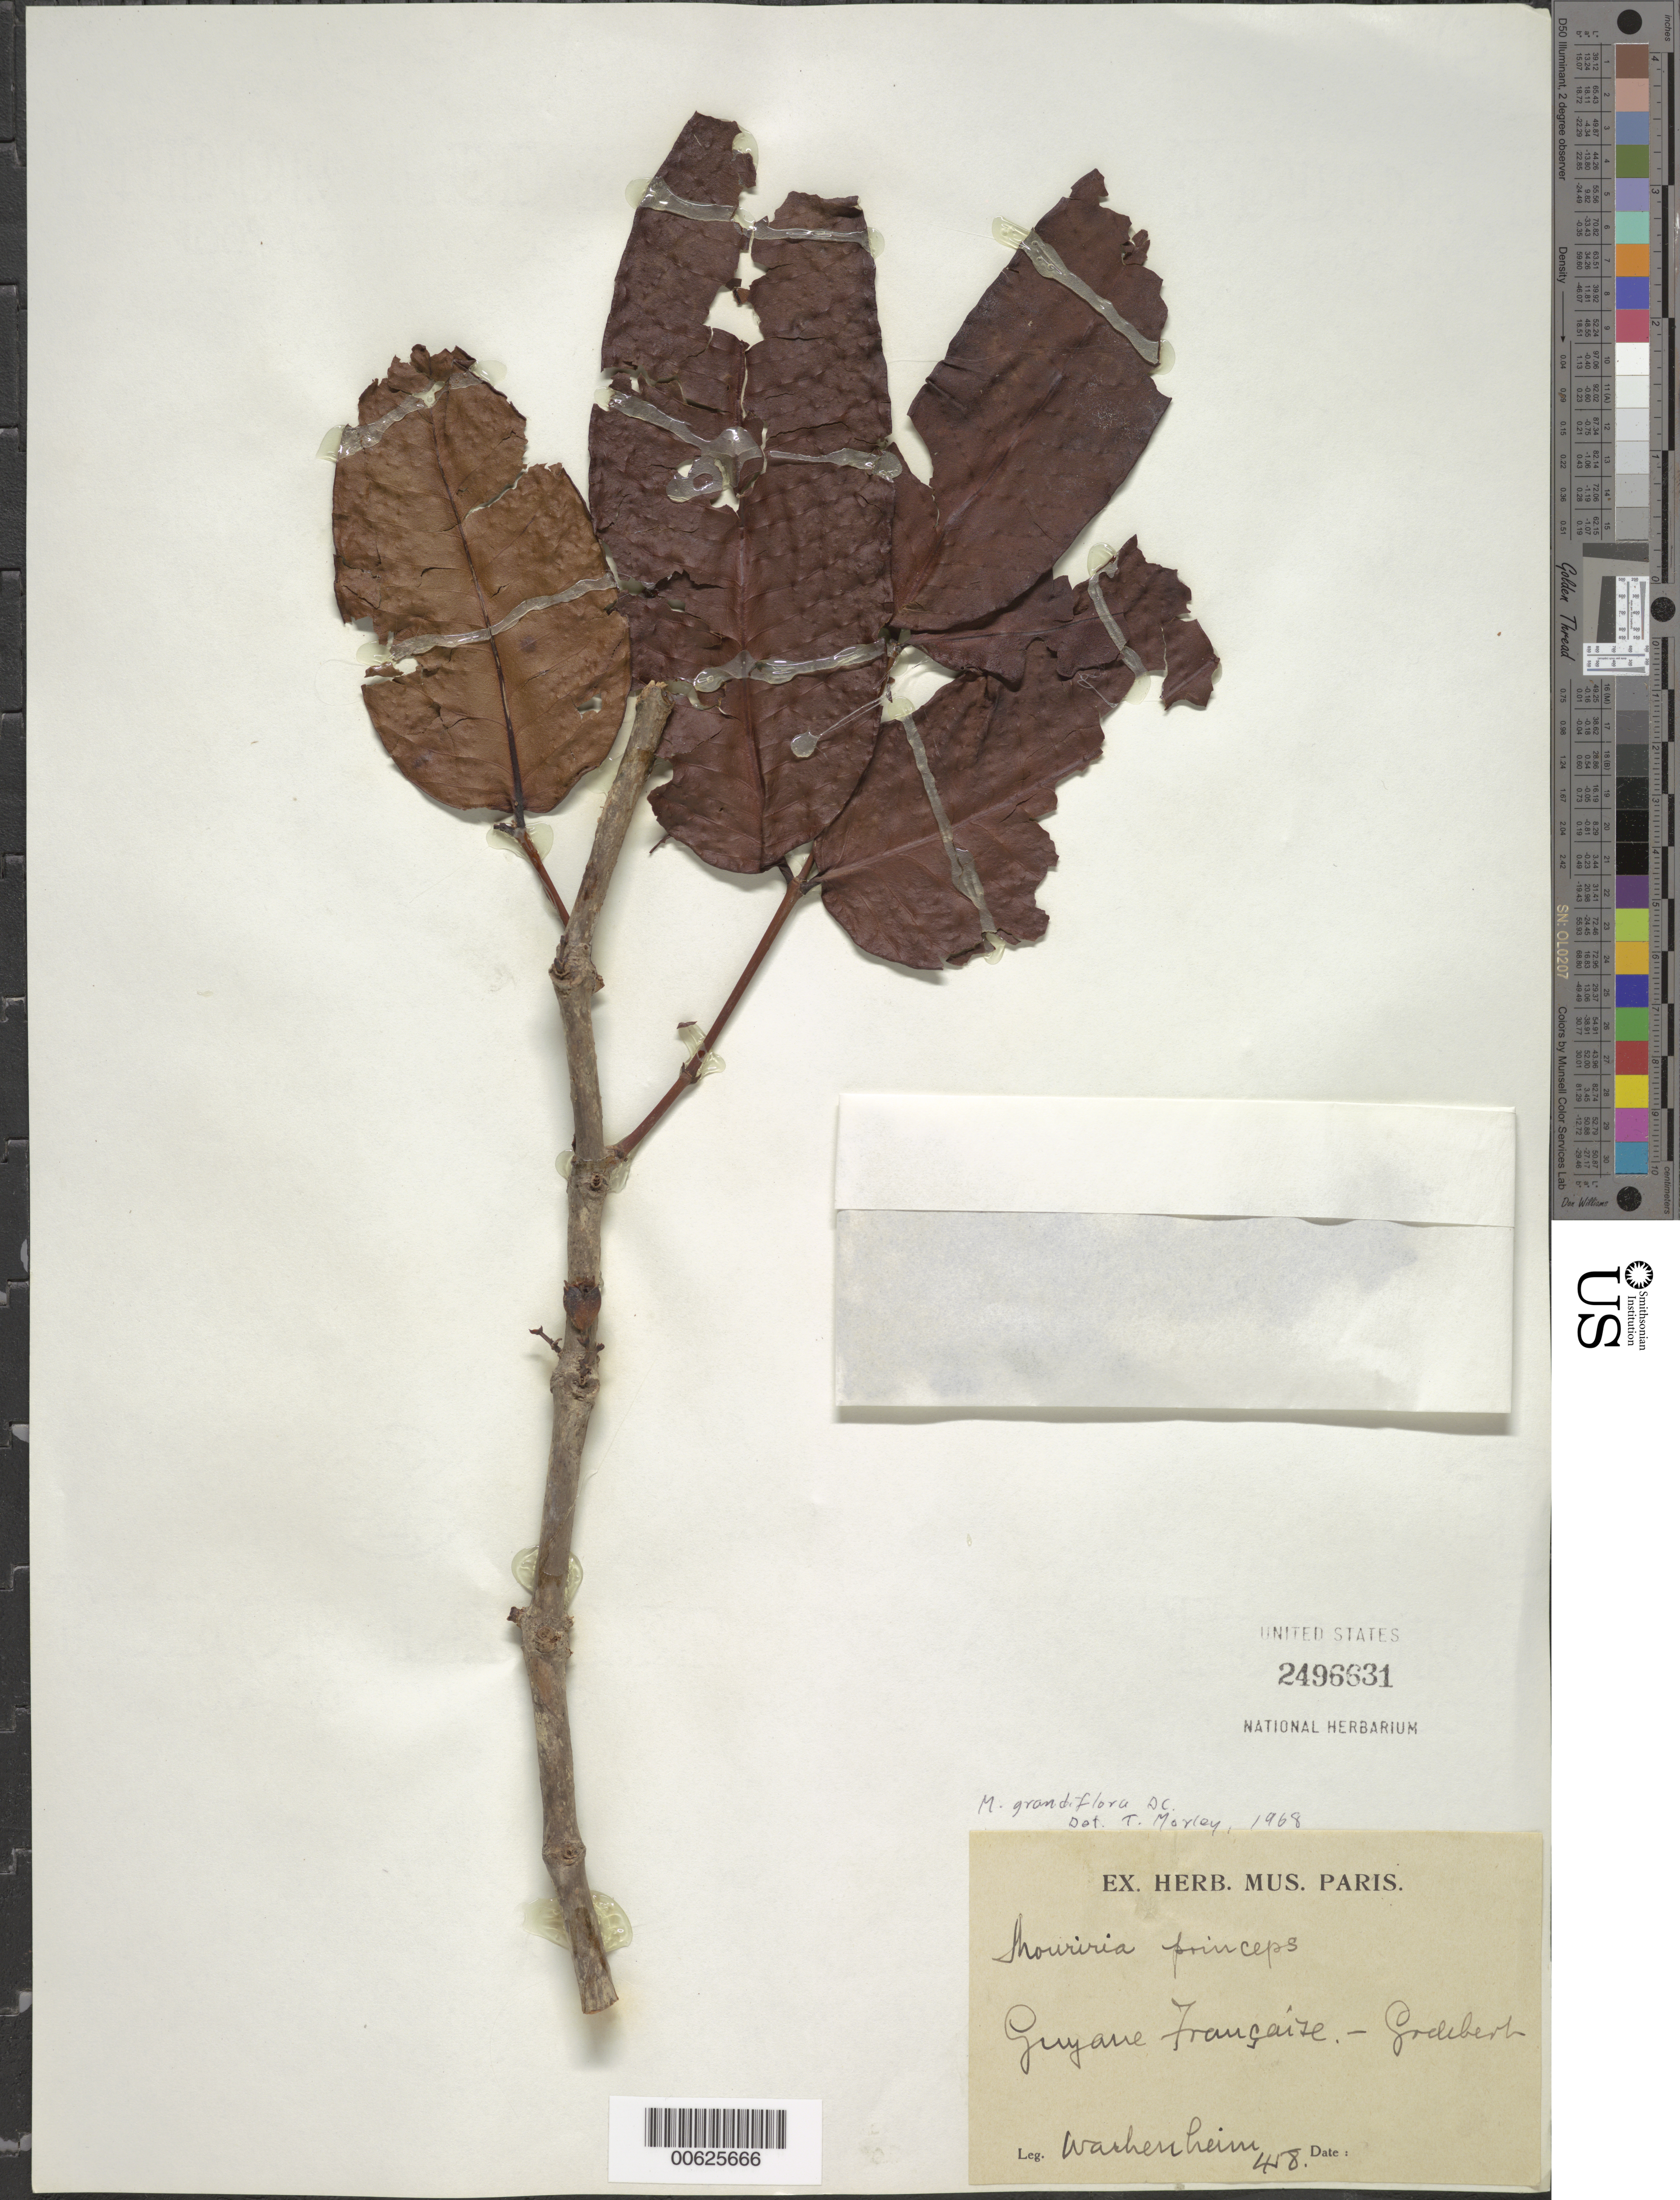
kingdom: Plantae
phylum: Tracheophyta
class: Magnoliopsida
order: Myrtales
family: Melastomataceae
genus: Mouriri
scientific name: Mouriri grandiflora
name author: DC.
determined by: Morley, T.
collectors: G. Wachenheim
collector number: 458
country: French Guiana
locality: Godebert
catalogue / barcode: US 2496631